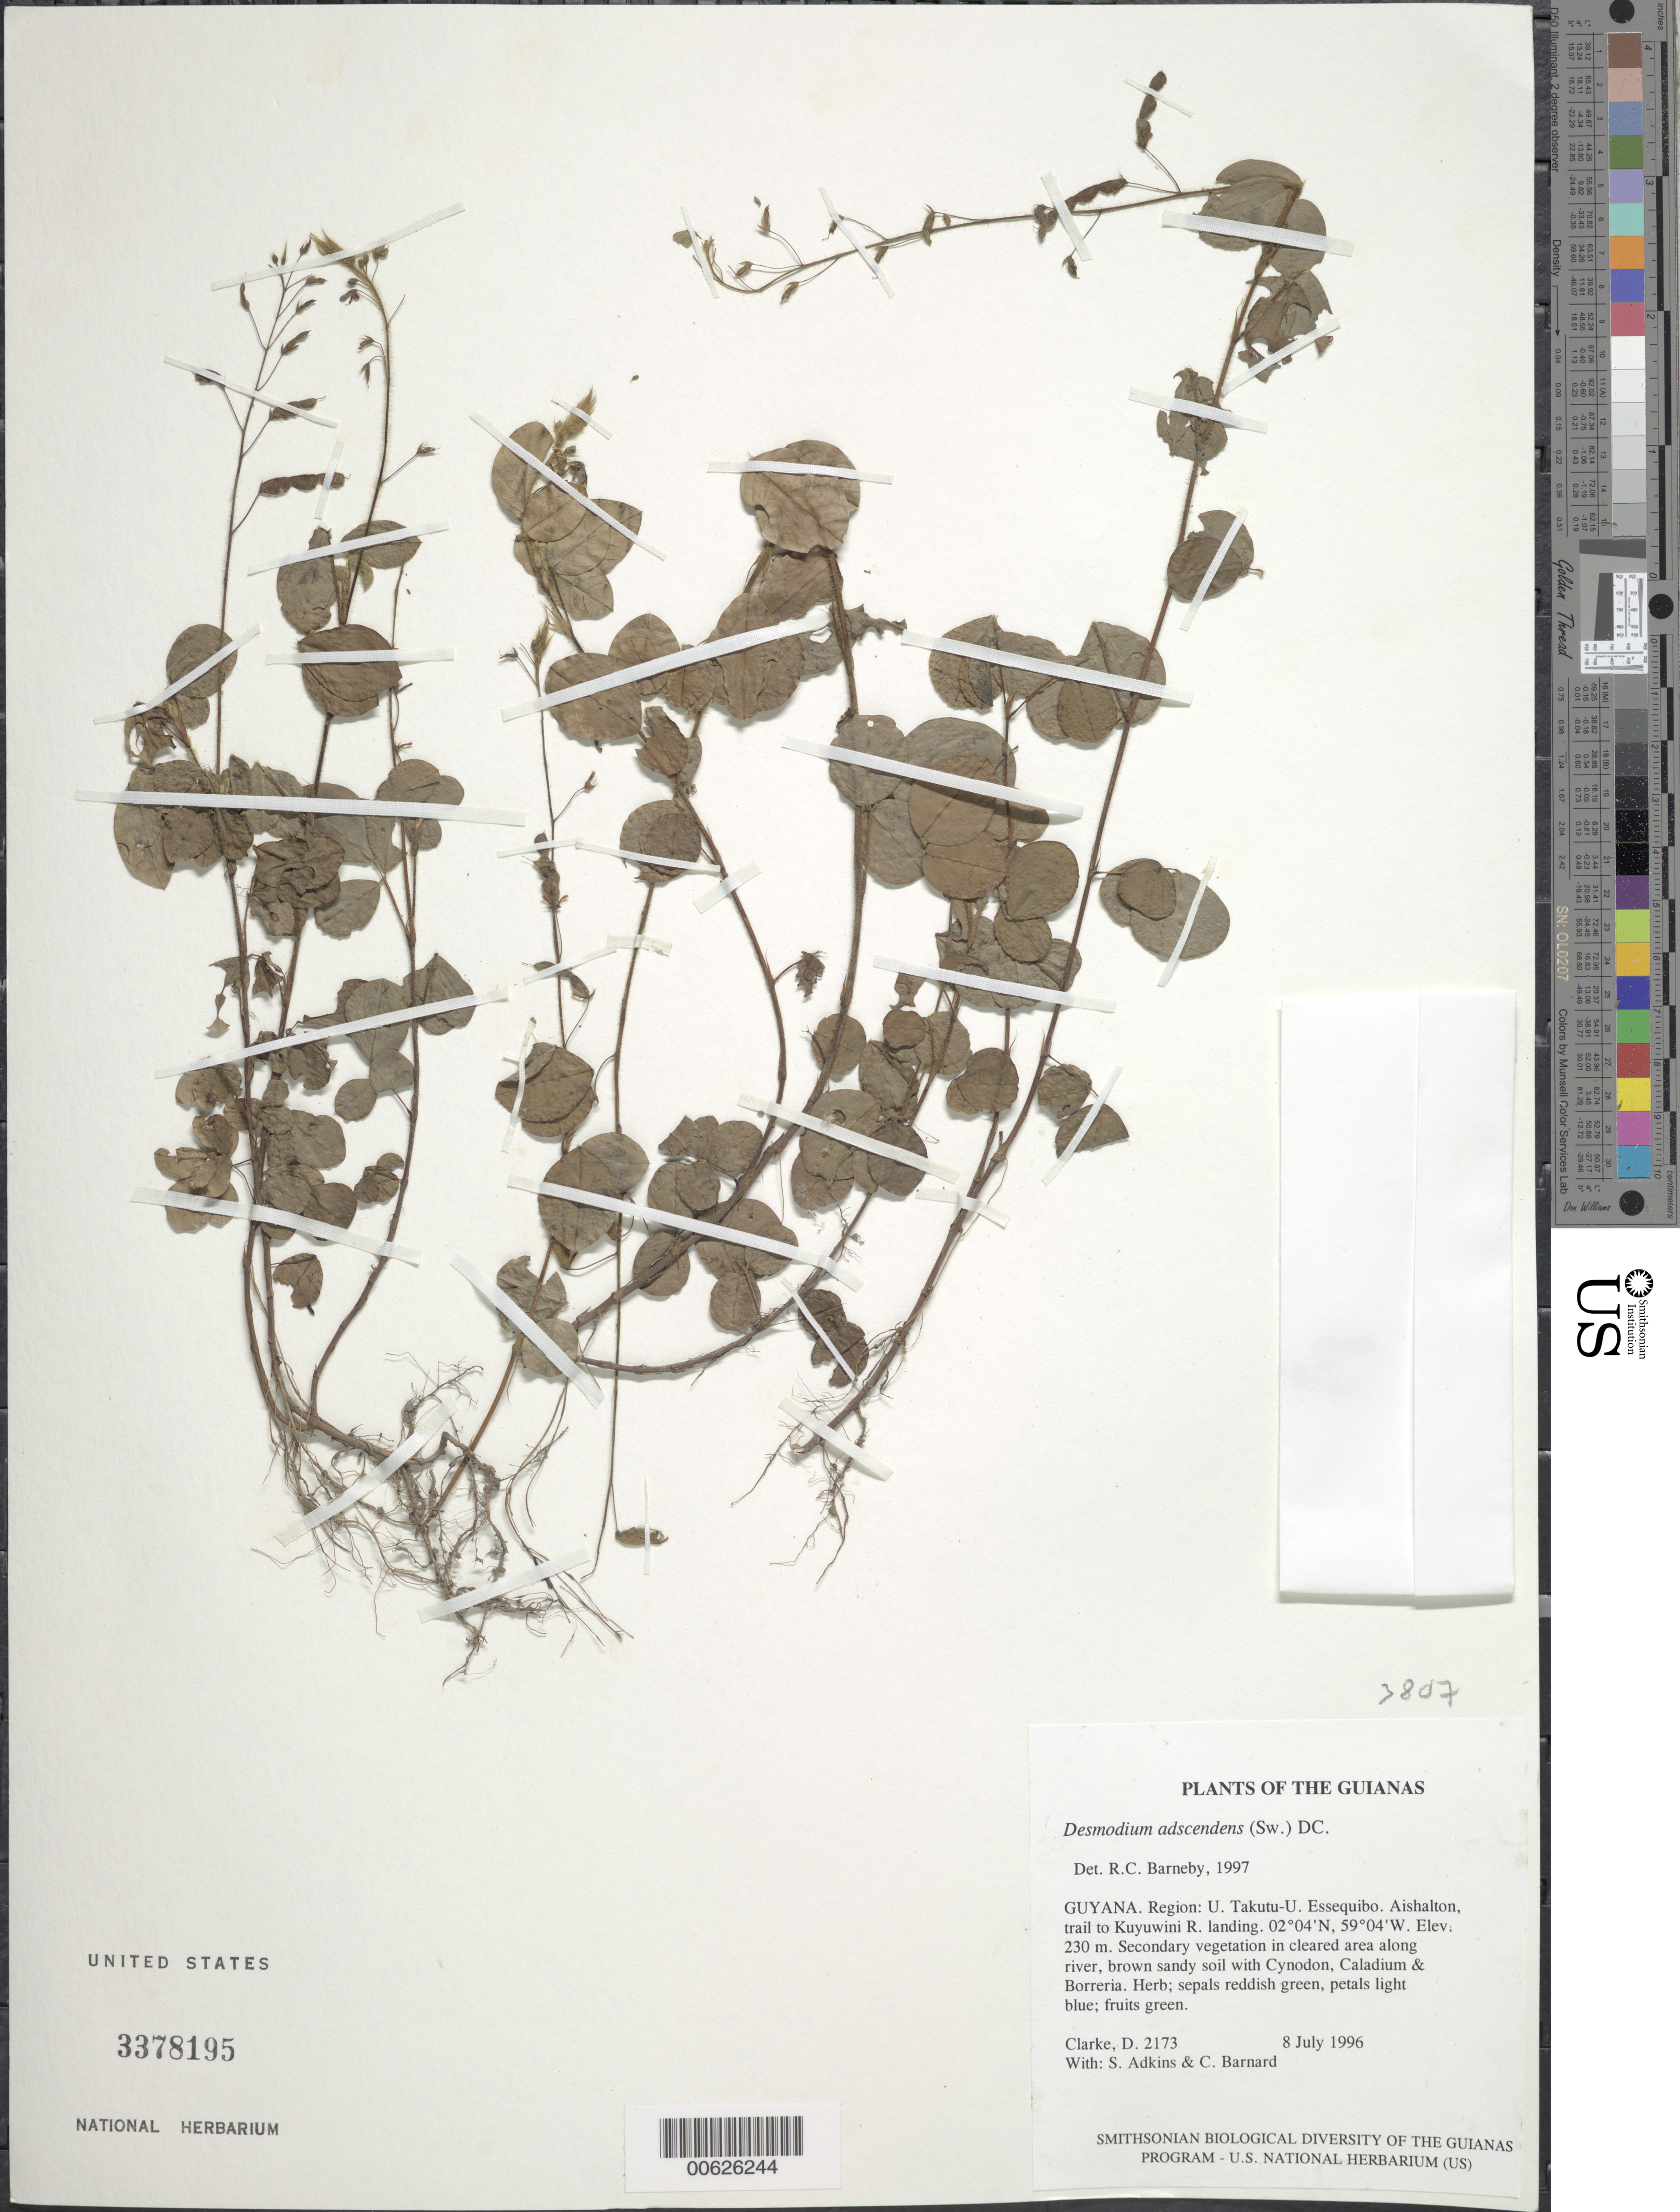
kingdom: Plantae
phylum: Tracheophyta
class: Magnoliopsida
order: Fabales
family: Fabaceae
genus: Grona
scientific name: Grona adscendens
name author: (Sw.) H. Ohashi & K. Ohashi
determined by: Strong, Mark T., (BOT), Smithsonian Institution - National Museum of Natural History (UNITED STATES)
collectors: H. D. Clarke, S. Adkins & C. Bernard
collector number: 2173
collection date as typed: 8 July 1996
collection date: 1996-07-08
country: Guyana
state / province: U. Takutu-U. Essequibo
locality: Aishalton, trail to Kuyuwini R. landing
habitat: Secondary vegetation in cleared area along river, brown sandy soil with Cynodon, Caladium & Borreria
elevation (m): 230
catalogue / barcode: US 3378195